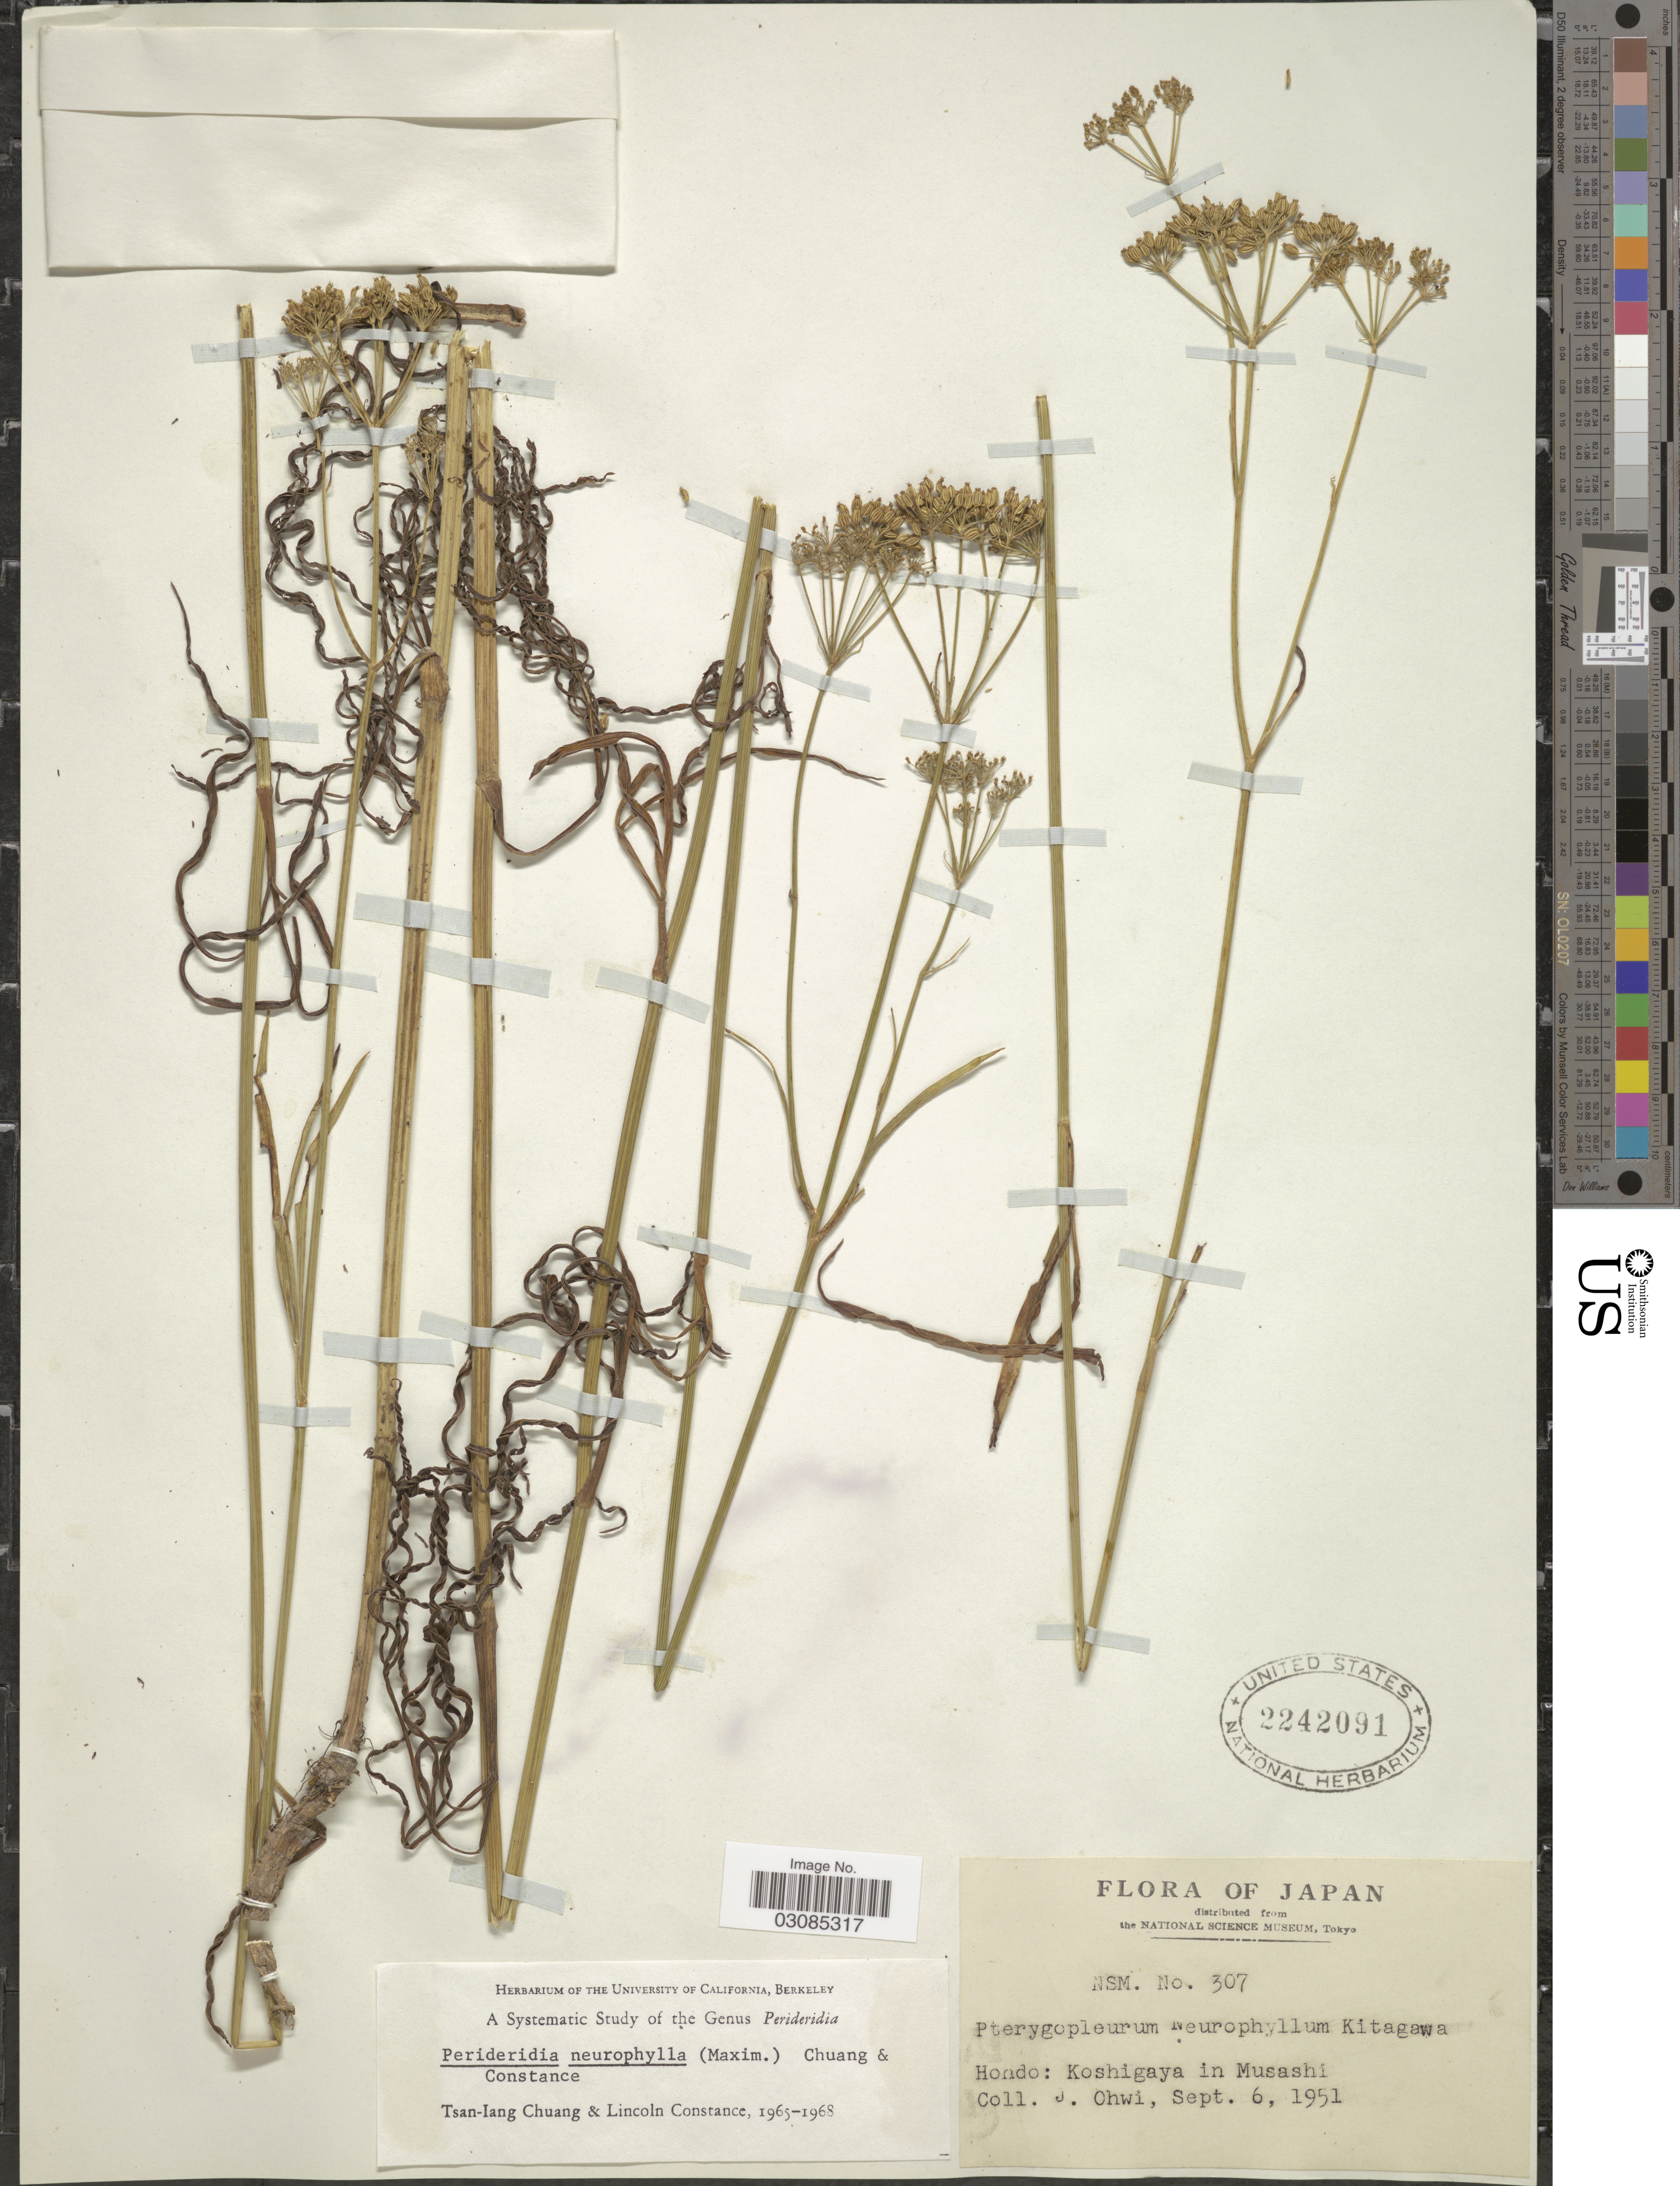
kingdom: Plantae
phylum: Tracheophyta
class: Magnoliopsida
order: Apiales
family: Apiaceae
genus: Carum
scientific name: Carum neurophyllum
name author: (Maxim.) Franch. & Sav.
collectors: J. Ohwi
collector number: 307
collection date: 1951-09-06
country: Japan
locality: Hondo: Koshigaya in Musashi.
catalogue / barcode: US 2242091